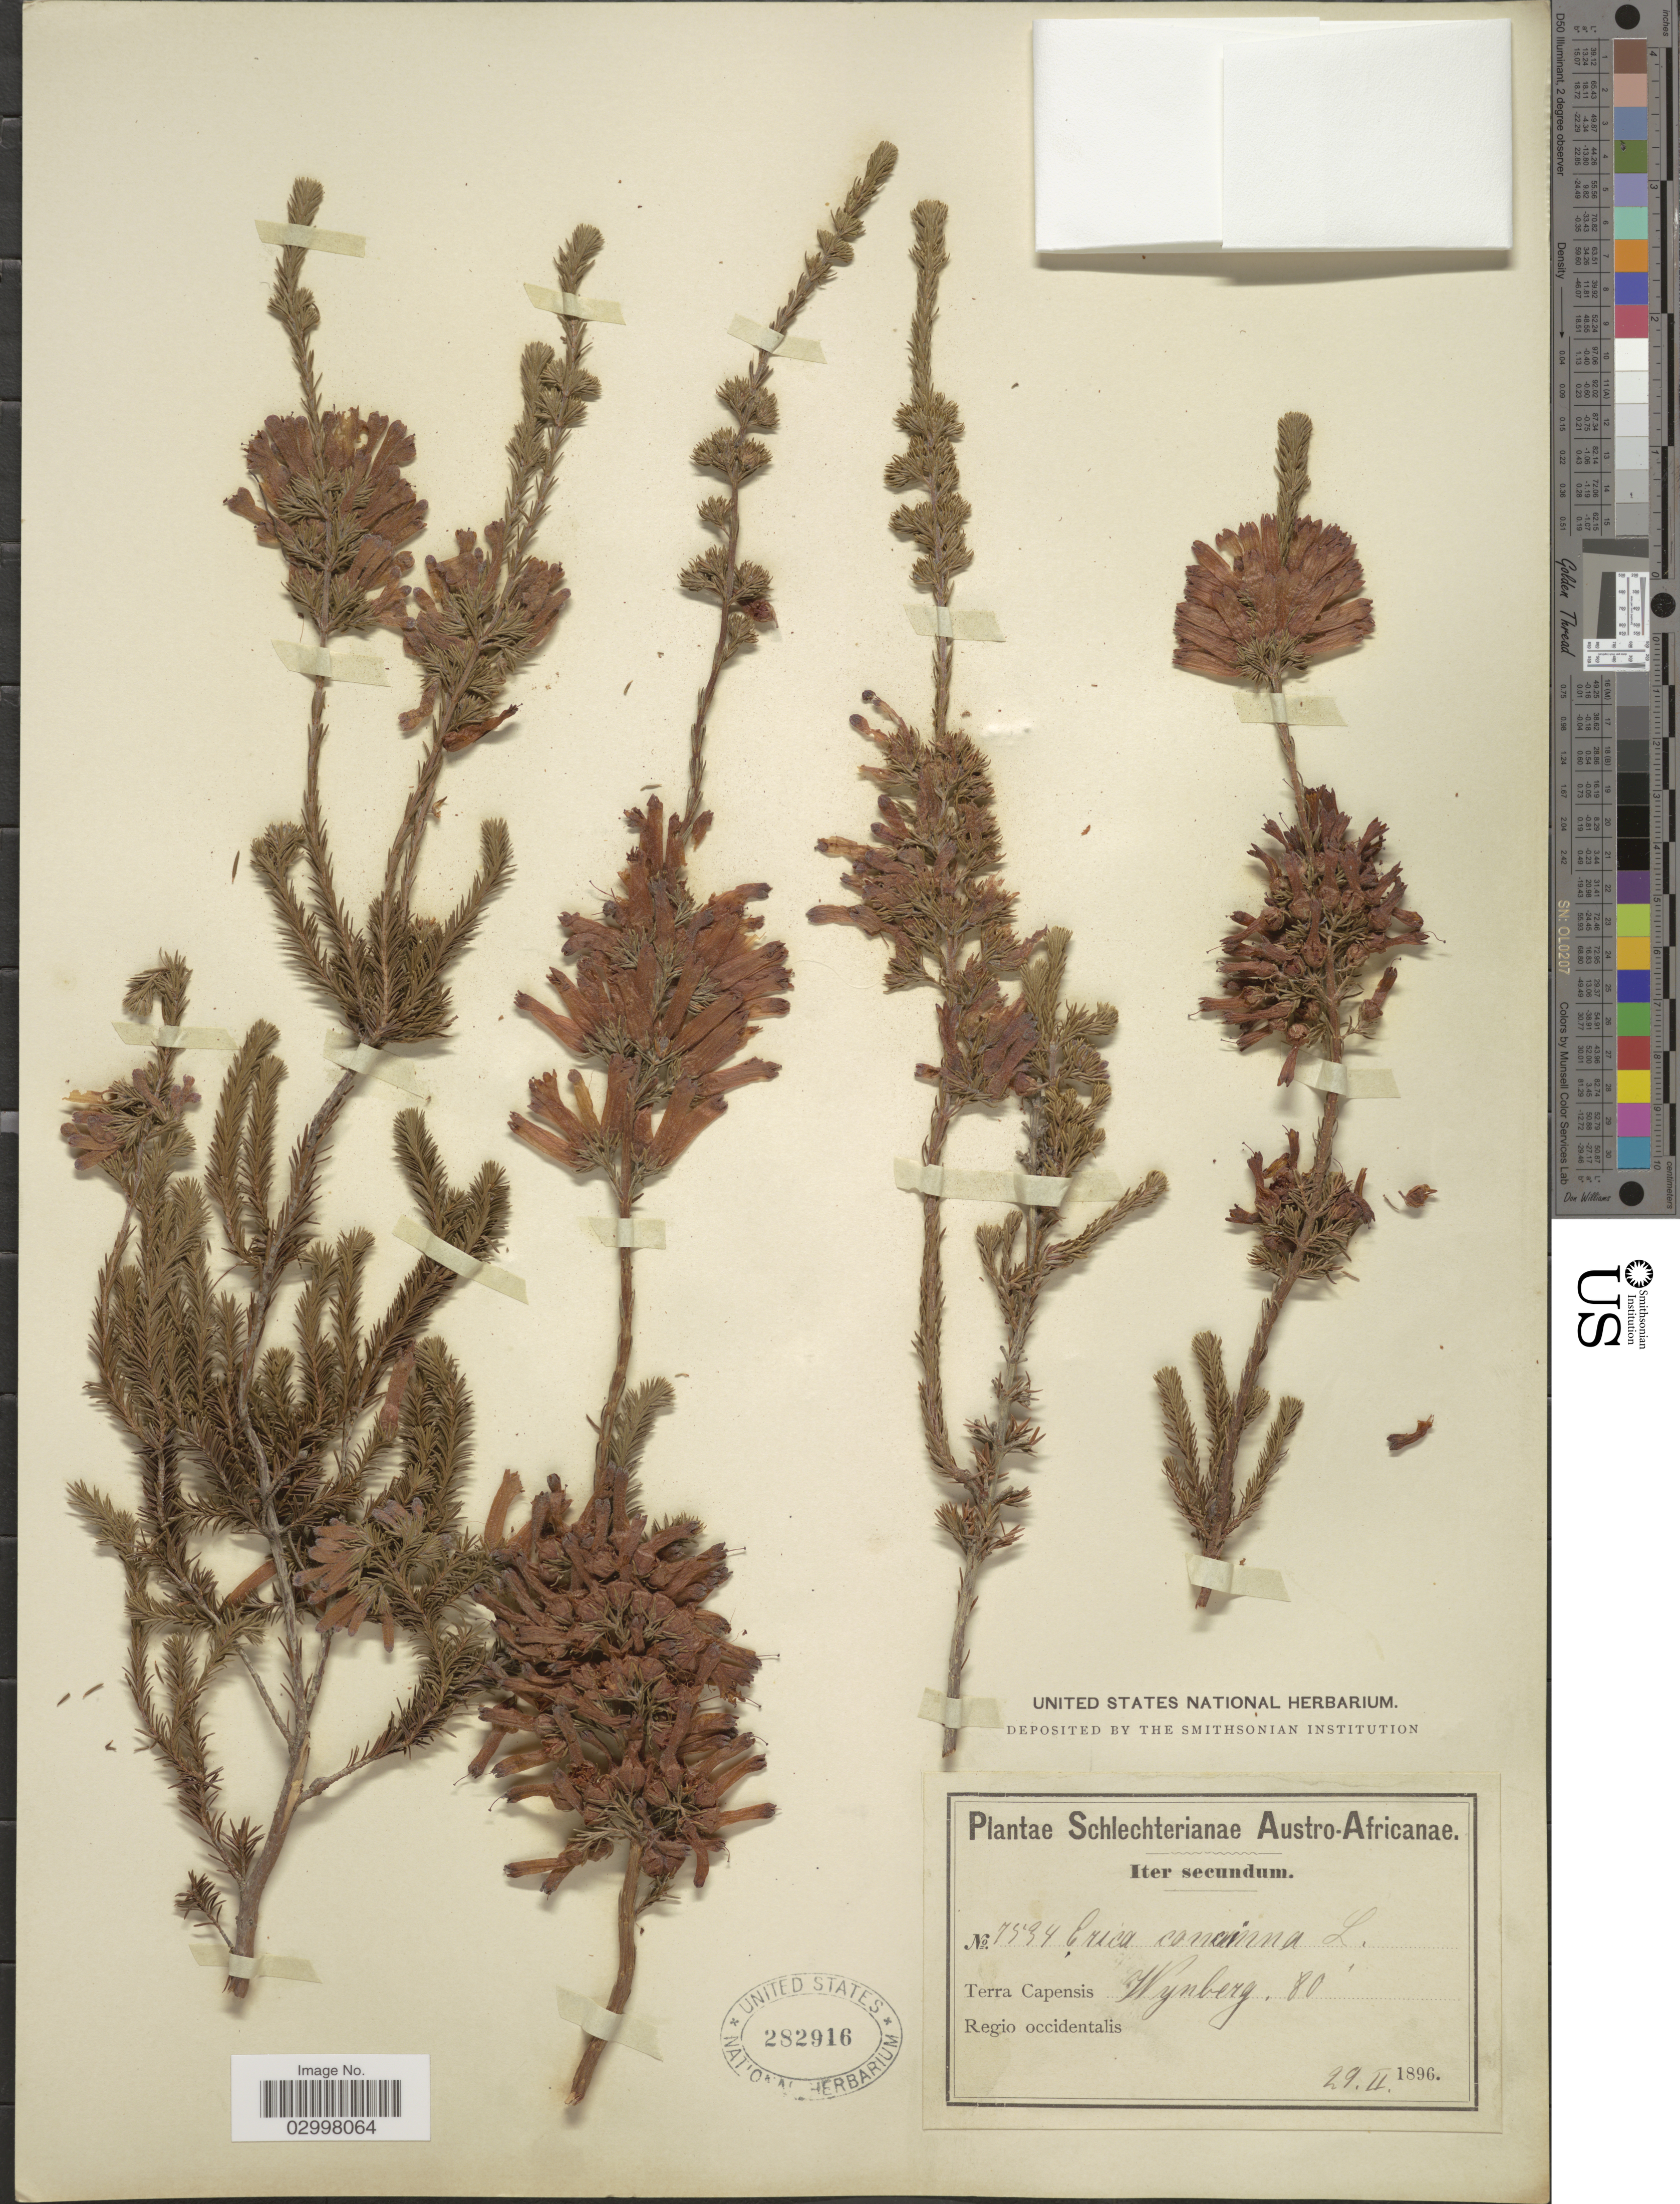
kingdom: Plantae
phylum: Tracheophyta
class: Magnoliopsida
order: Ericales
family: Ericaceae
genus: Erica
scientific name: Erica coccinea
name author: L.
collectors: Schlechter, --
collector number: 7534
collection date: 1896-02-29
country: South Africa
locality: Austro-Africanae. Terra Capensis Wynberg. Regio occidentalis.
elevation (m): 24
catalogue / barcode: US 282916